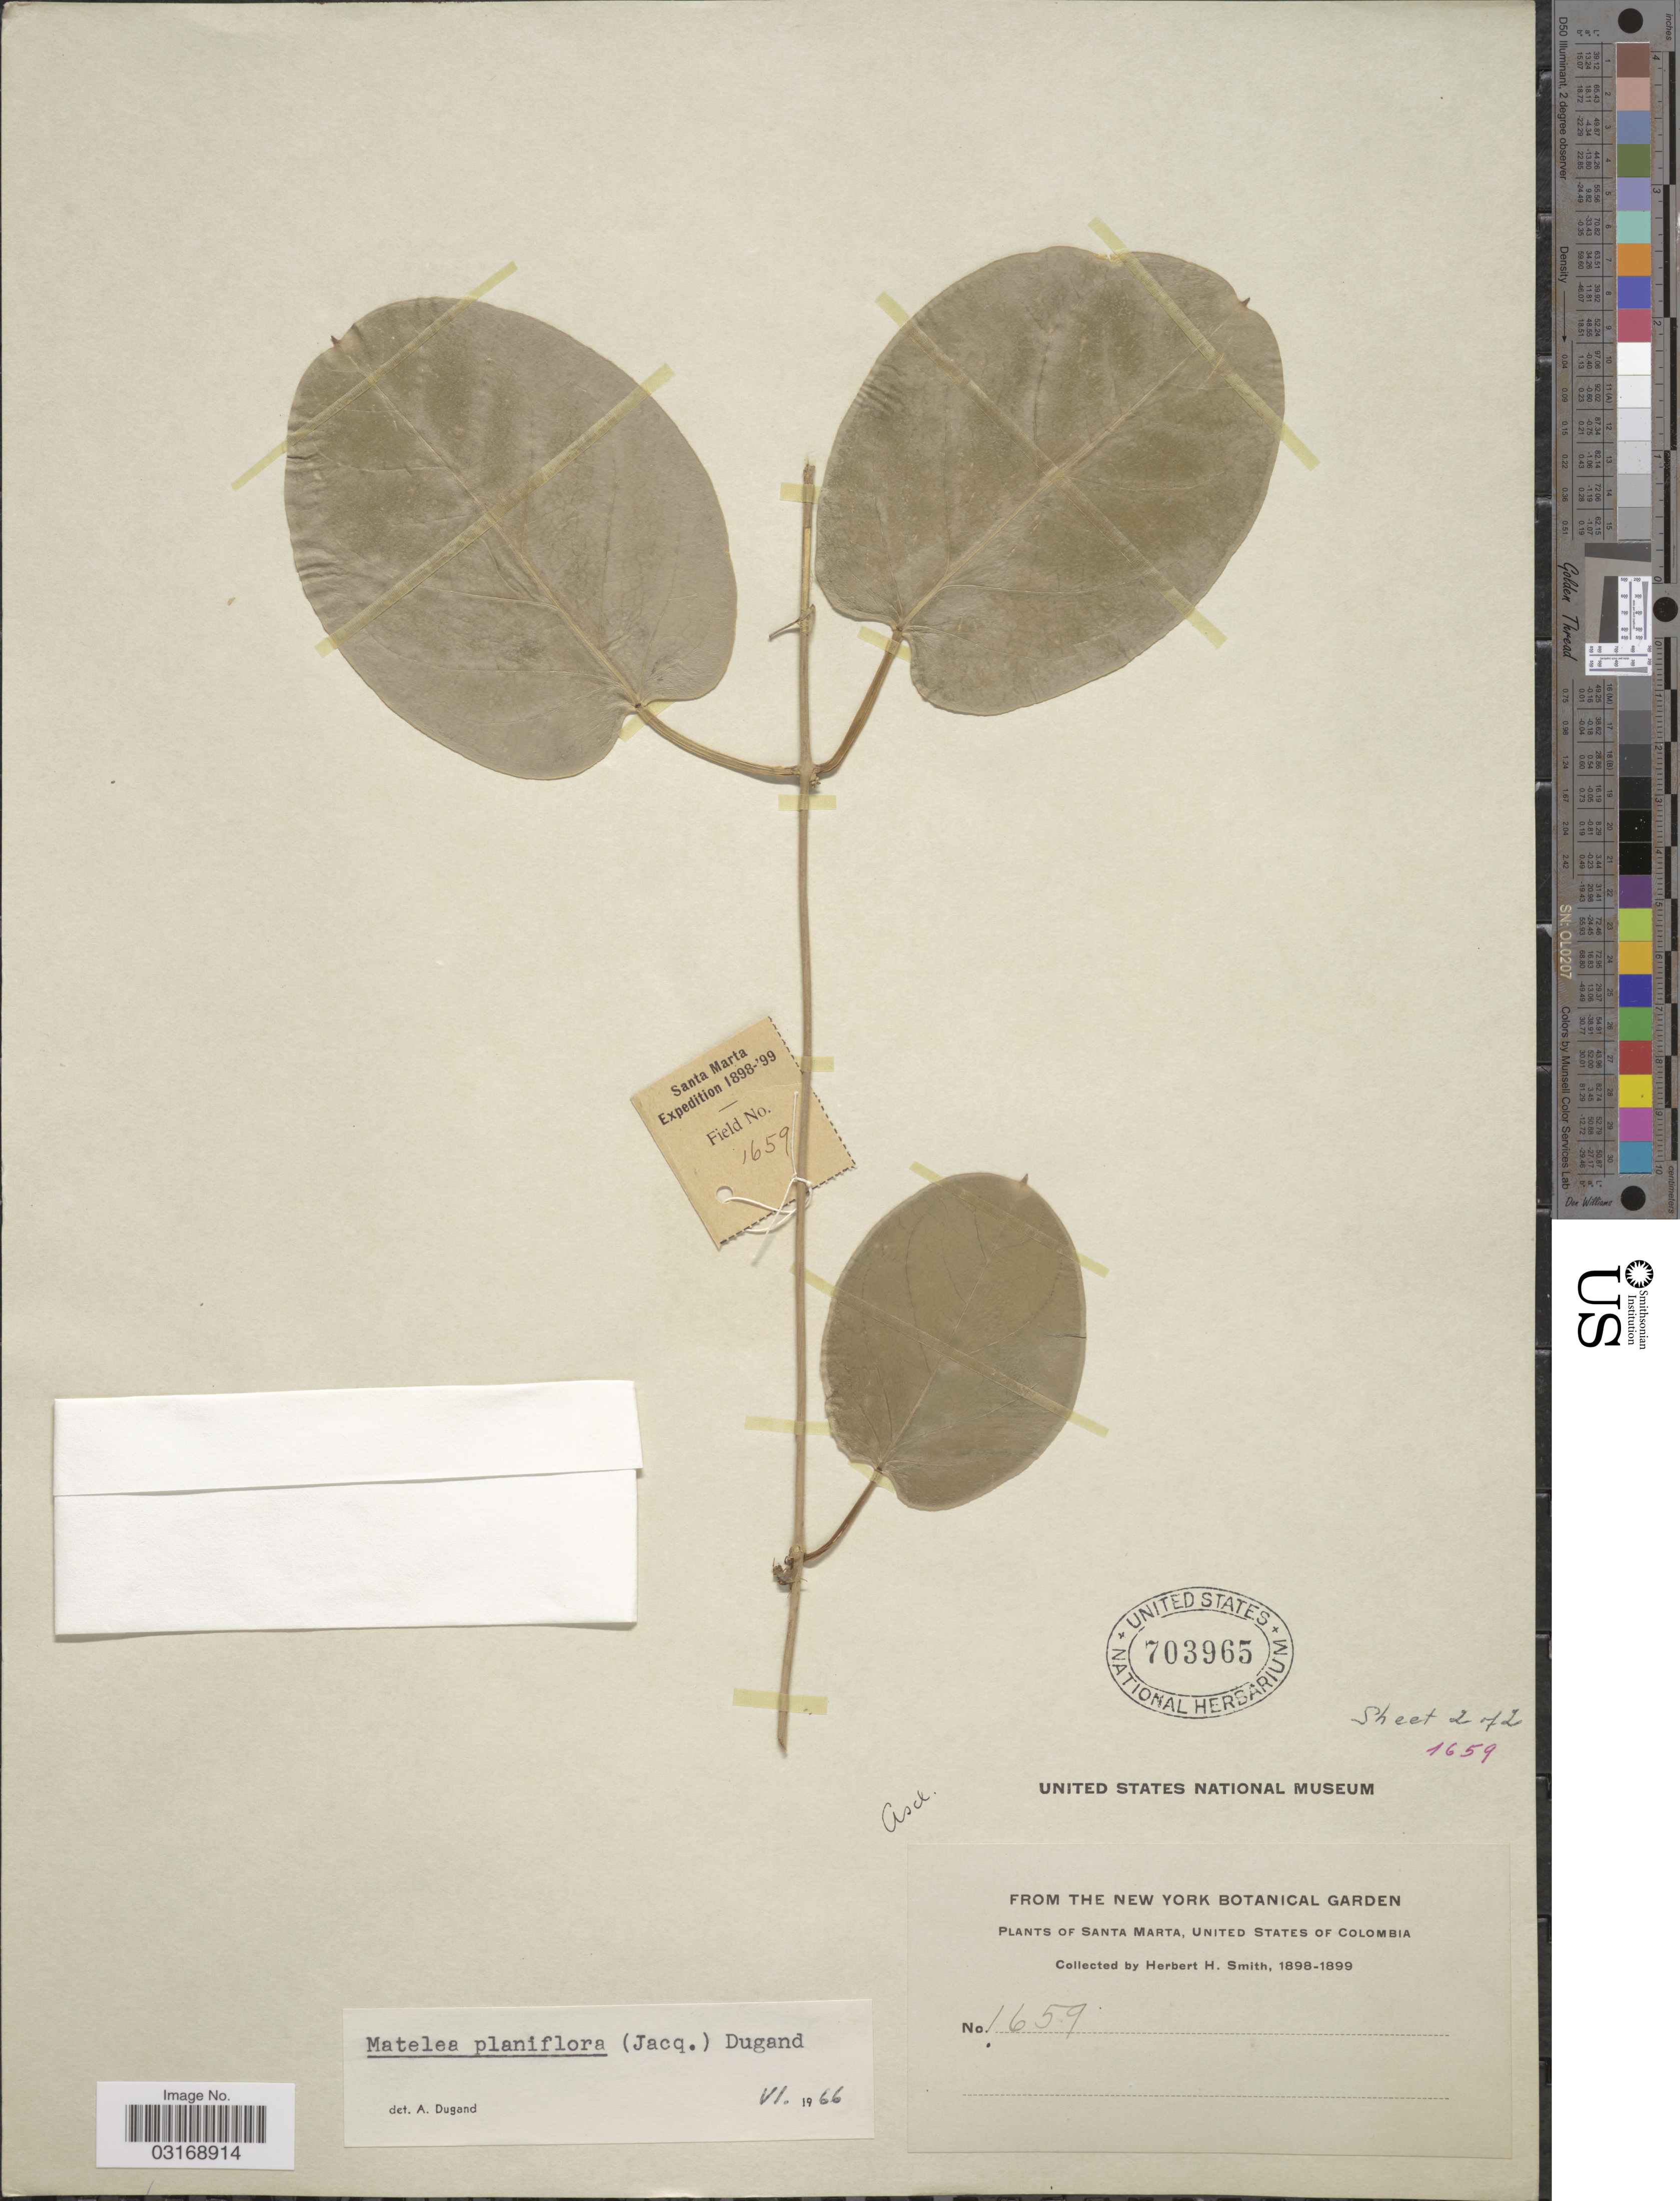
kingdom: Plantae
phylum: Tracheophyta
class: Magnoliopsida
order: Gentianales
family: Apocynaceae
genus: Matelea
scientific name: Matelea planiflora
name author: (Jacq.) Dugand G.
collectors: Herbert H. Smith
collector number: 1659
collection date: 1898/1899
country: Colombia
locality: Santa Marta, United States of Colombia.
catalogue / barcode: US 703965